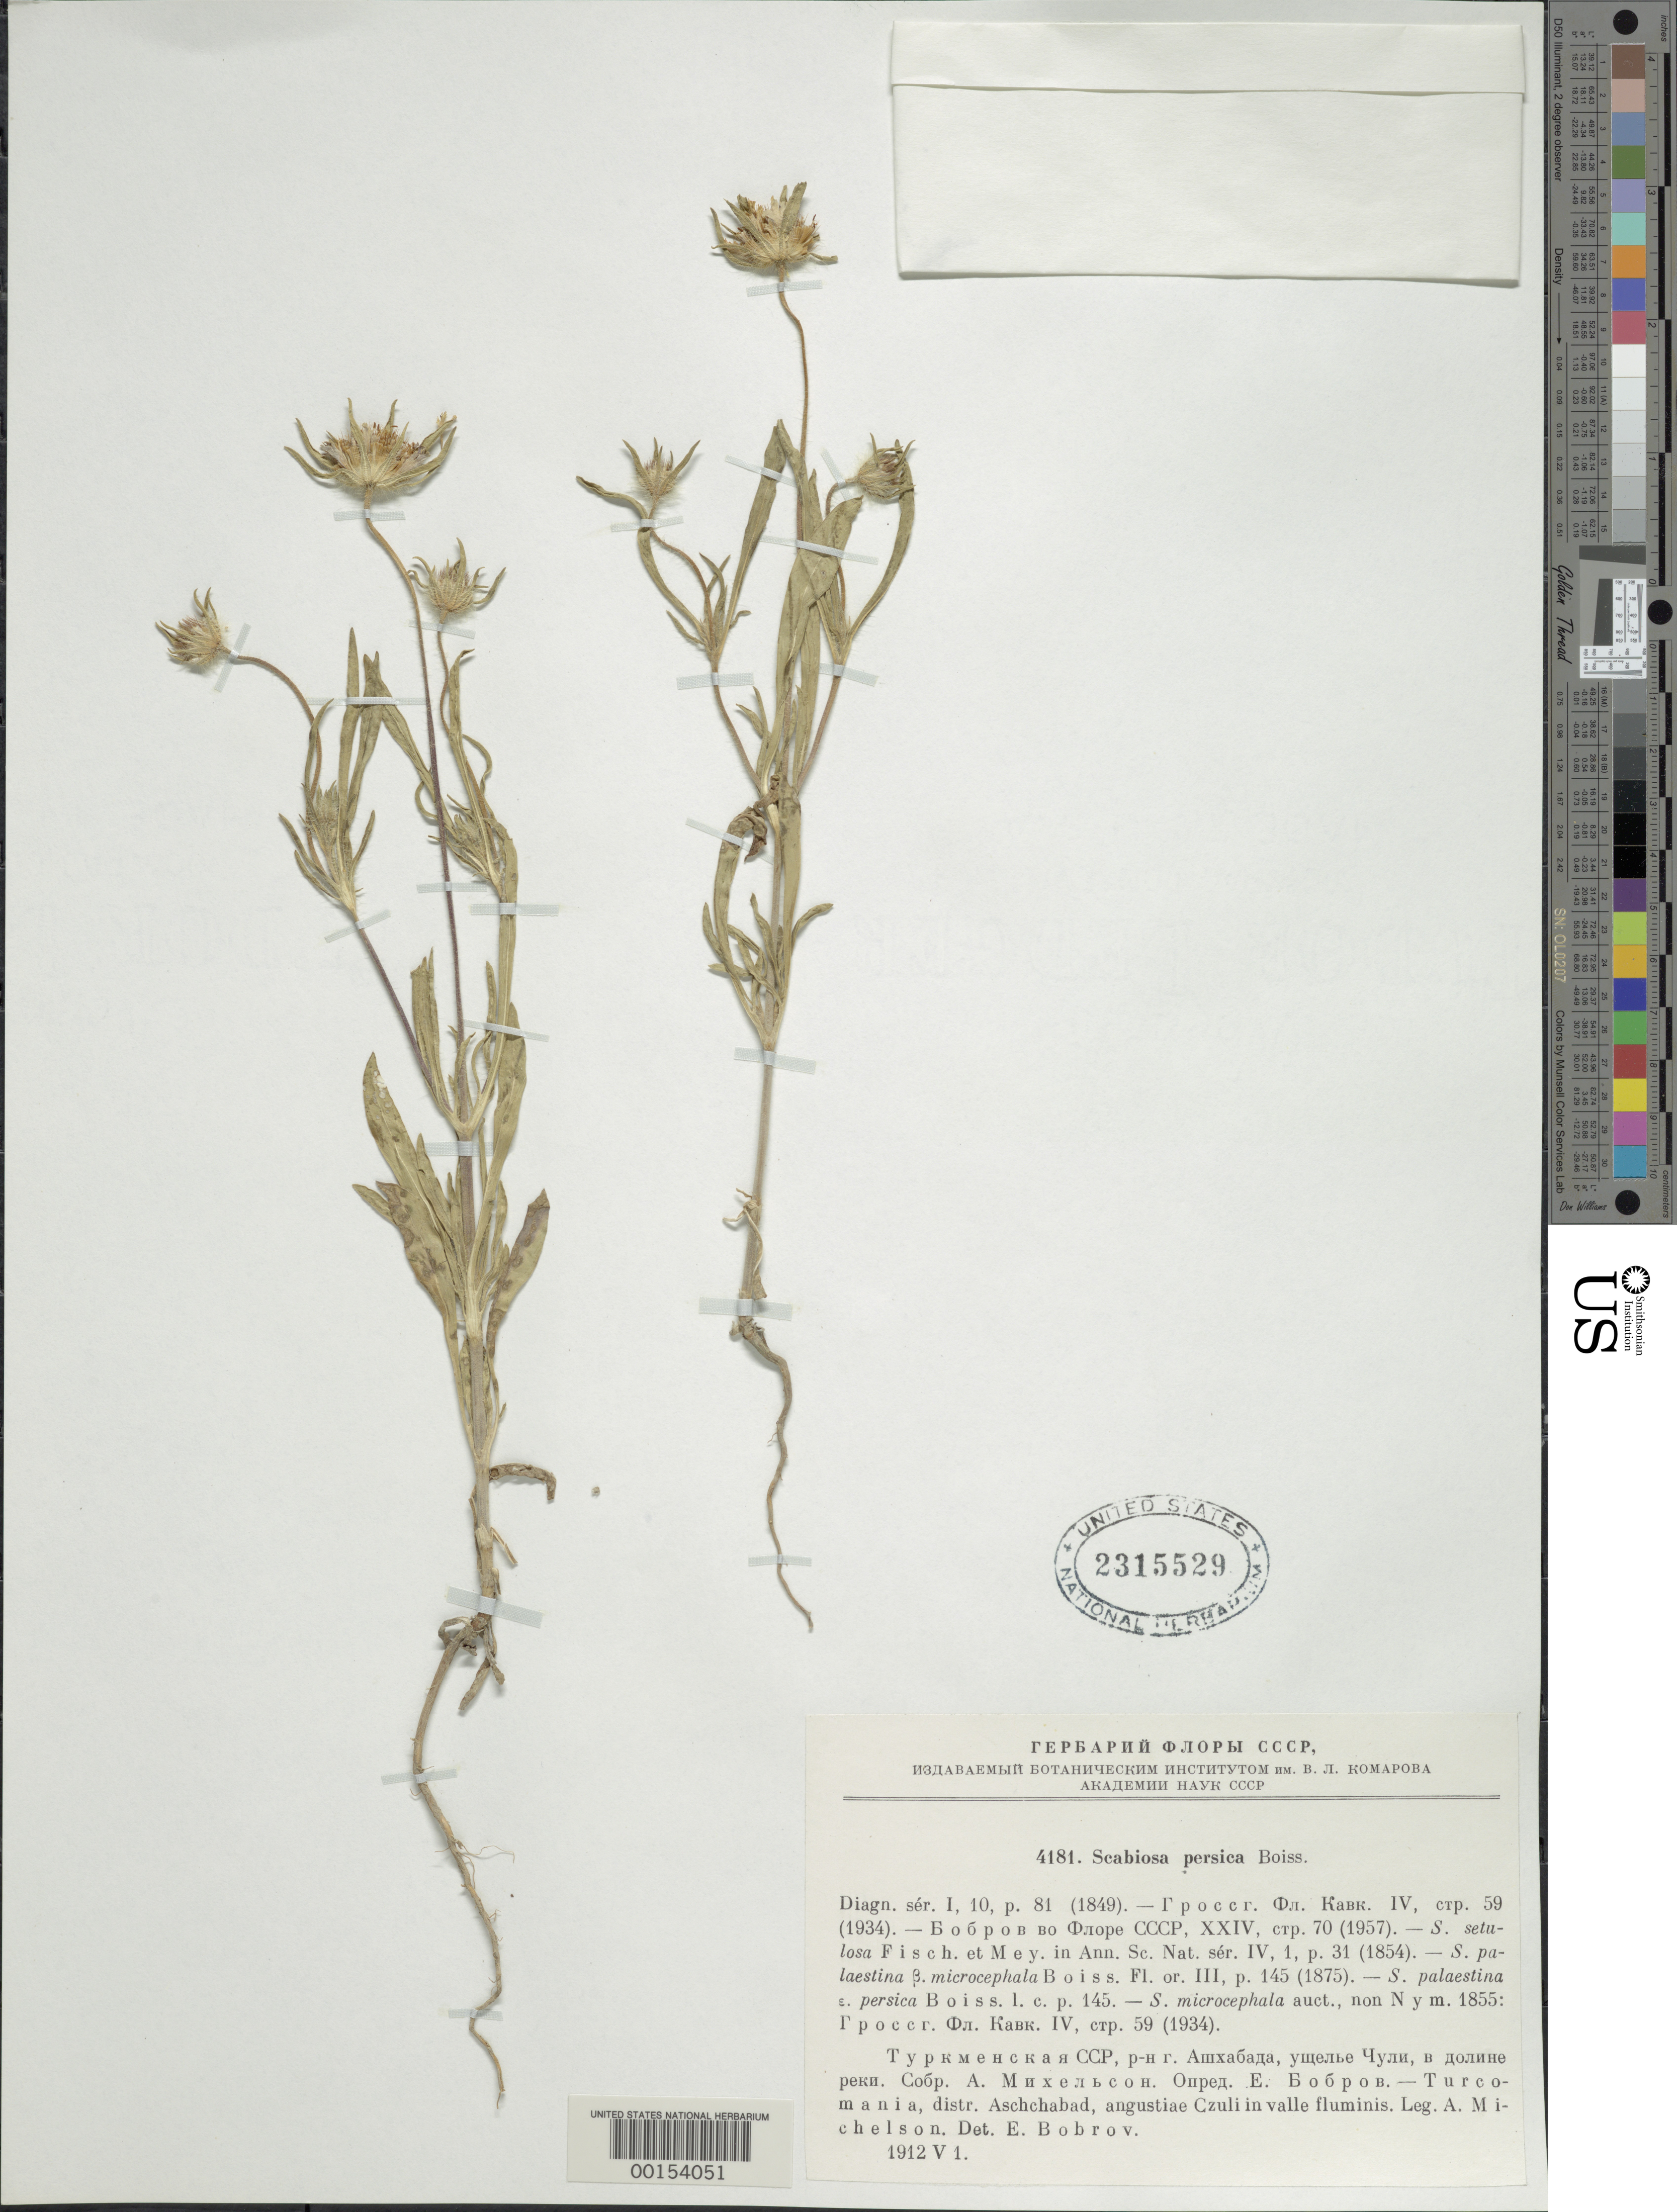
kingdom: Plantae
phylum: Tracheophyta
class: Magnoliopsida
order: Dipsacales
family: Caprifoliaceae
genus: Scabiosa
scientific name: Scabiosa persica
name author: Boiss.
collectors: A. Michelson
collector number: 4181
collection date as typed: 01 May 1912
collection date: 1912-05-01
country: Turkmenistan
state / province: Ahal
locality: Turcomania, Aschchabad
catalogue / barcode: US 2315529